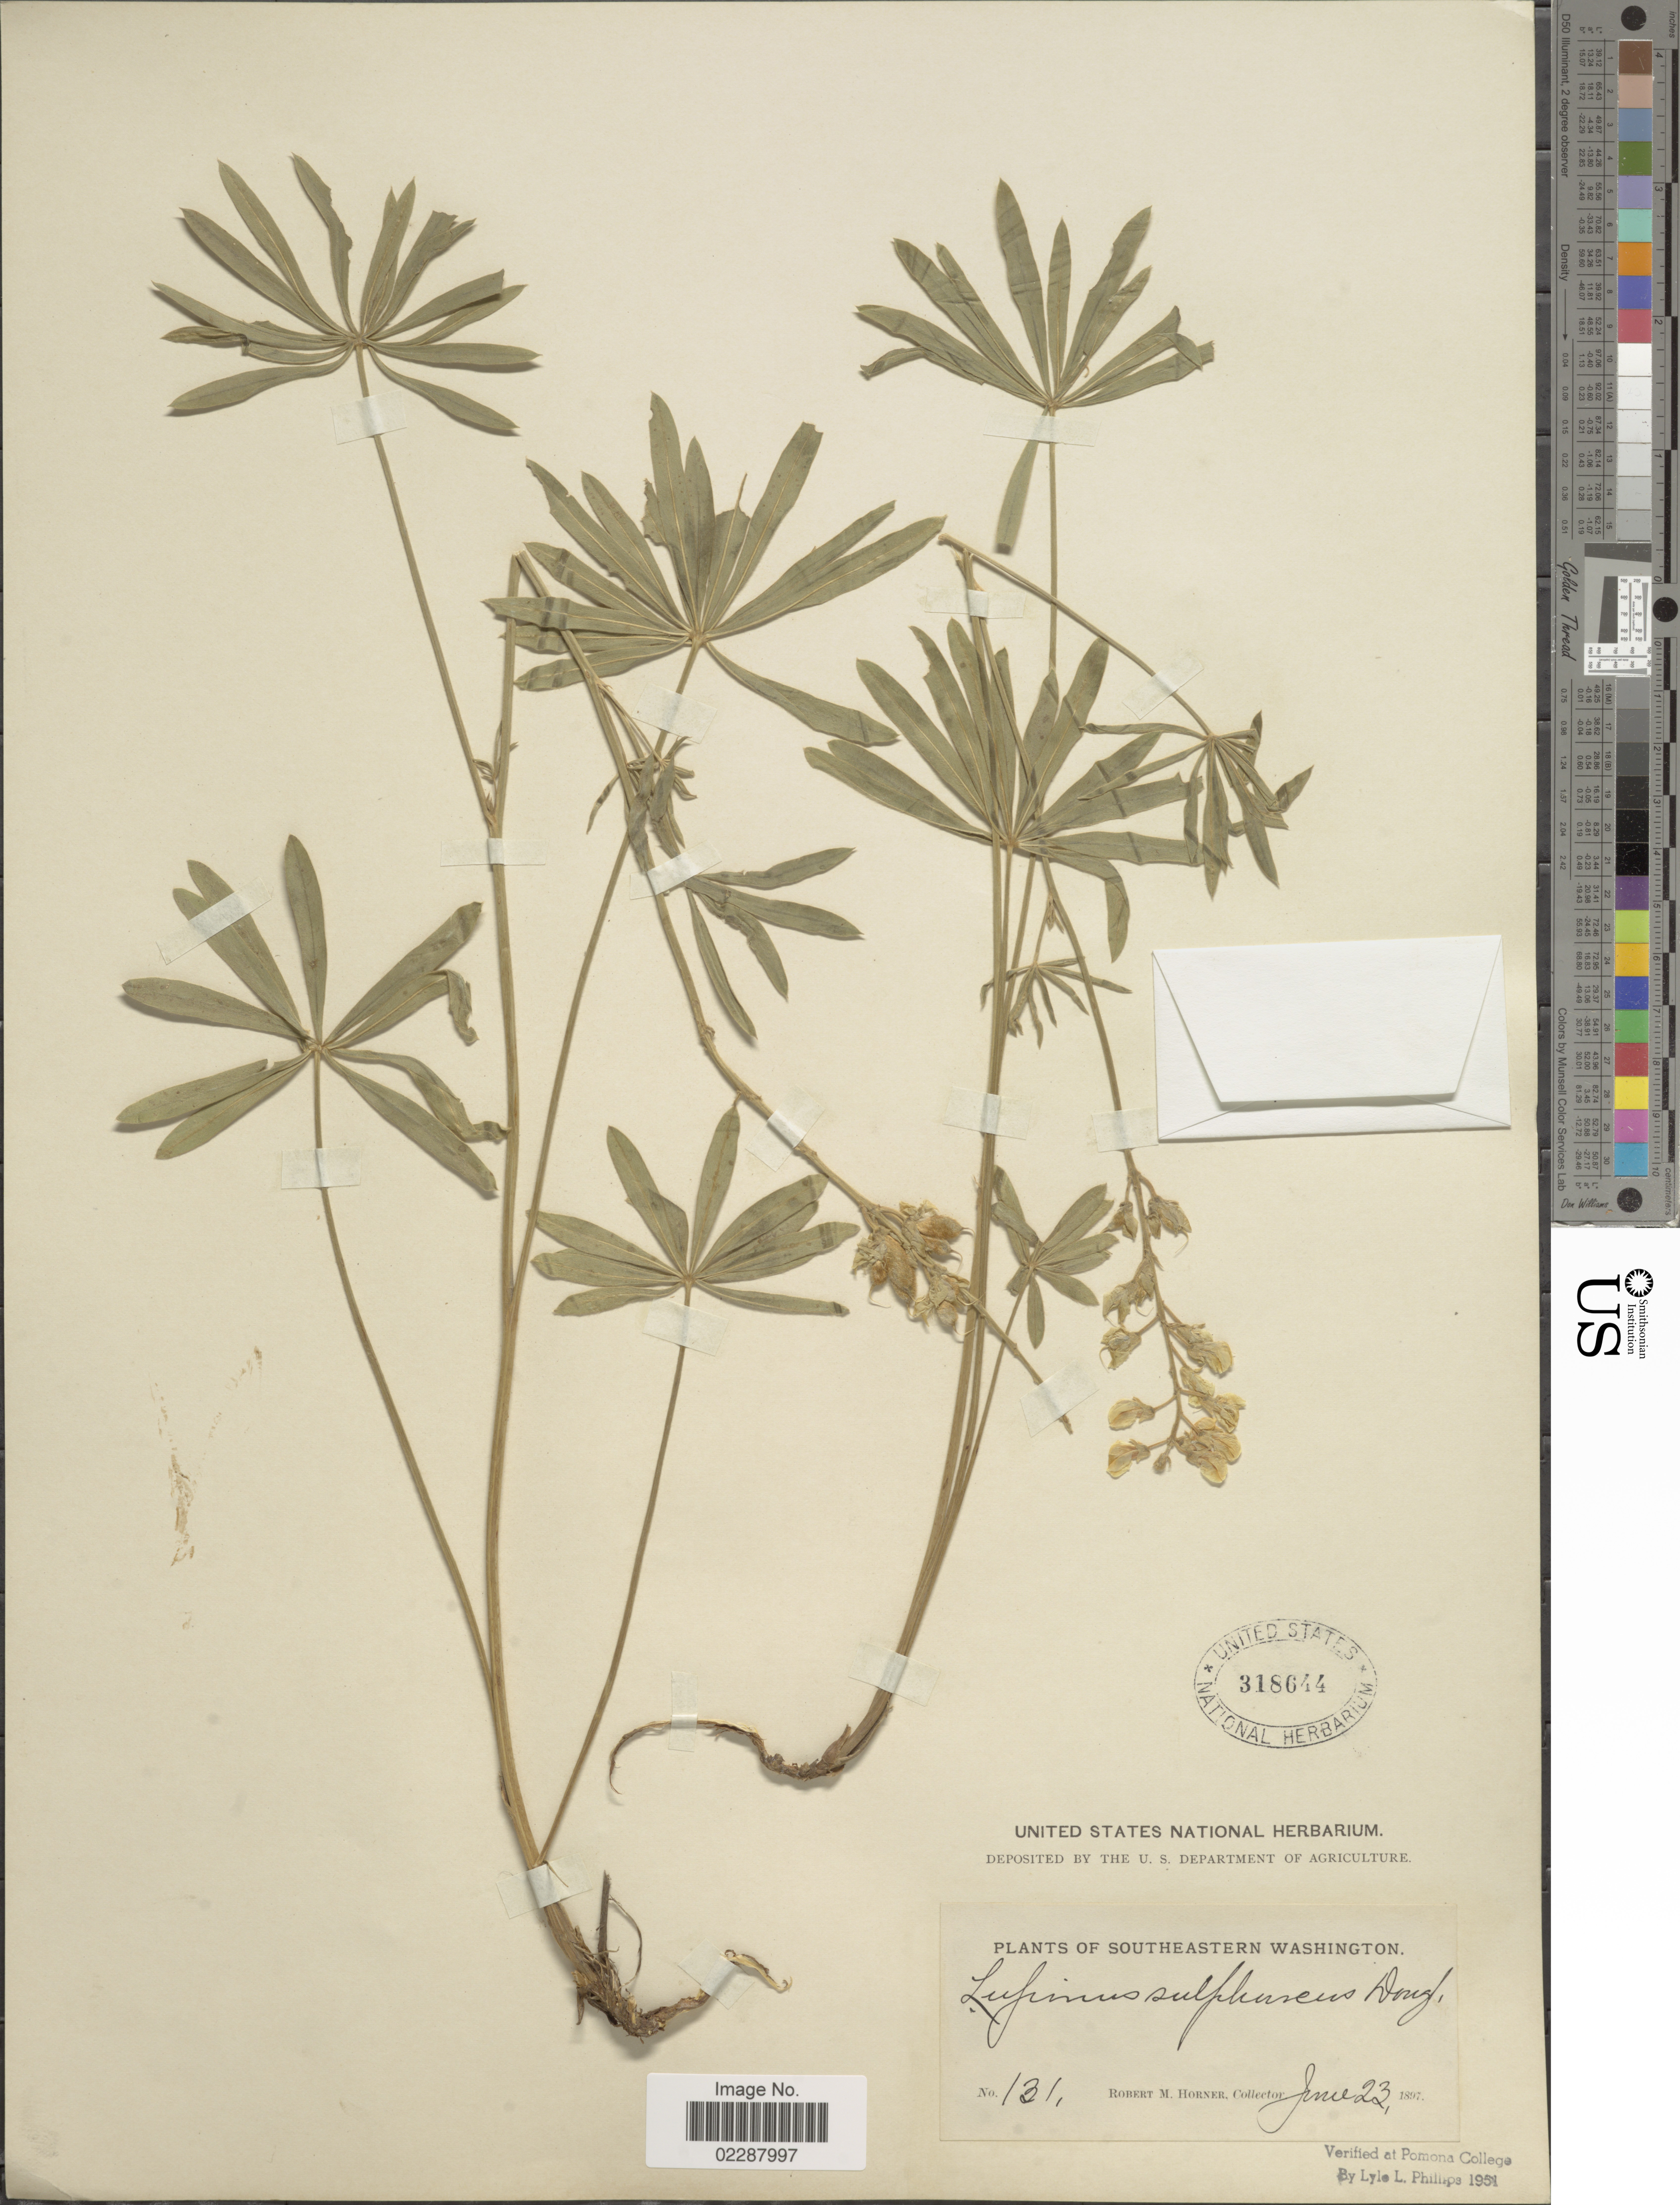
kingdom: Plantae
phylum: Tracheophyta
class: Magnoliopsida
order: Fabales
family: Fabaceae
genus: Lupinus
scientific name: Lupinus sulphureus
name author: Douglas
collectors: R. Horner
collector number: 131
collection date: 1897-06-23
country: United States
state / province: Washington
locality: Southeastern Washington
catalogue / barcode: US 318644